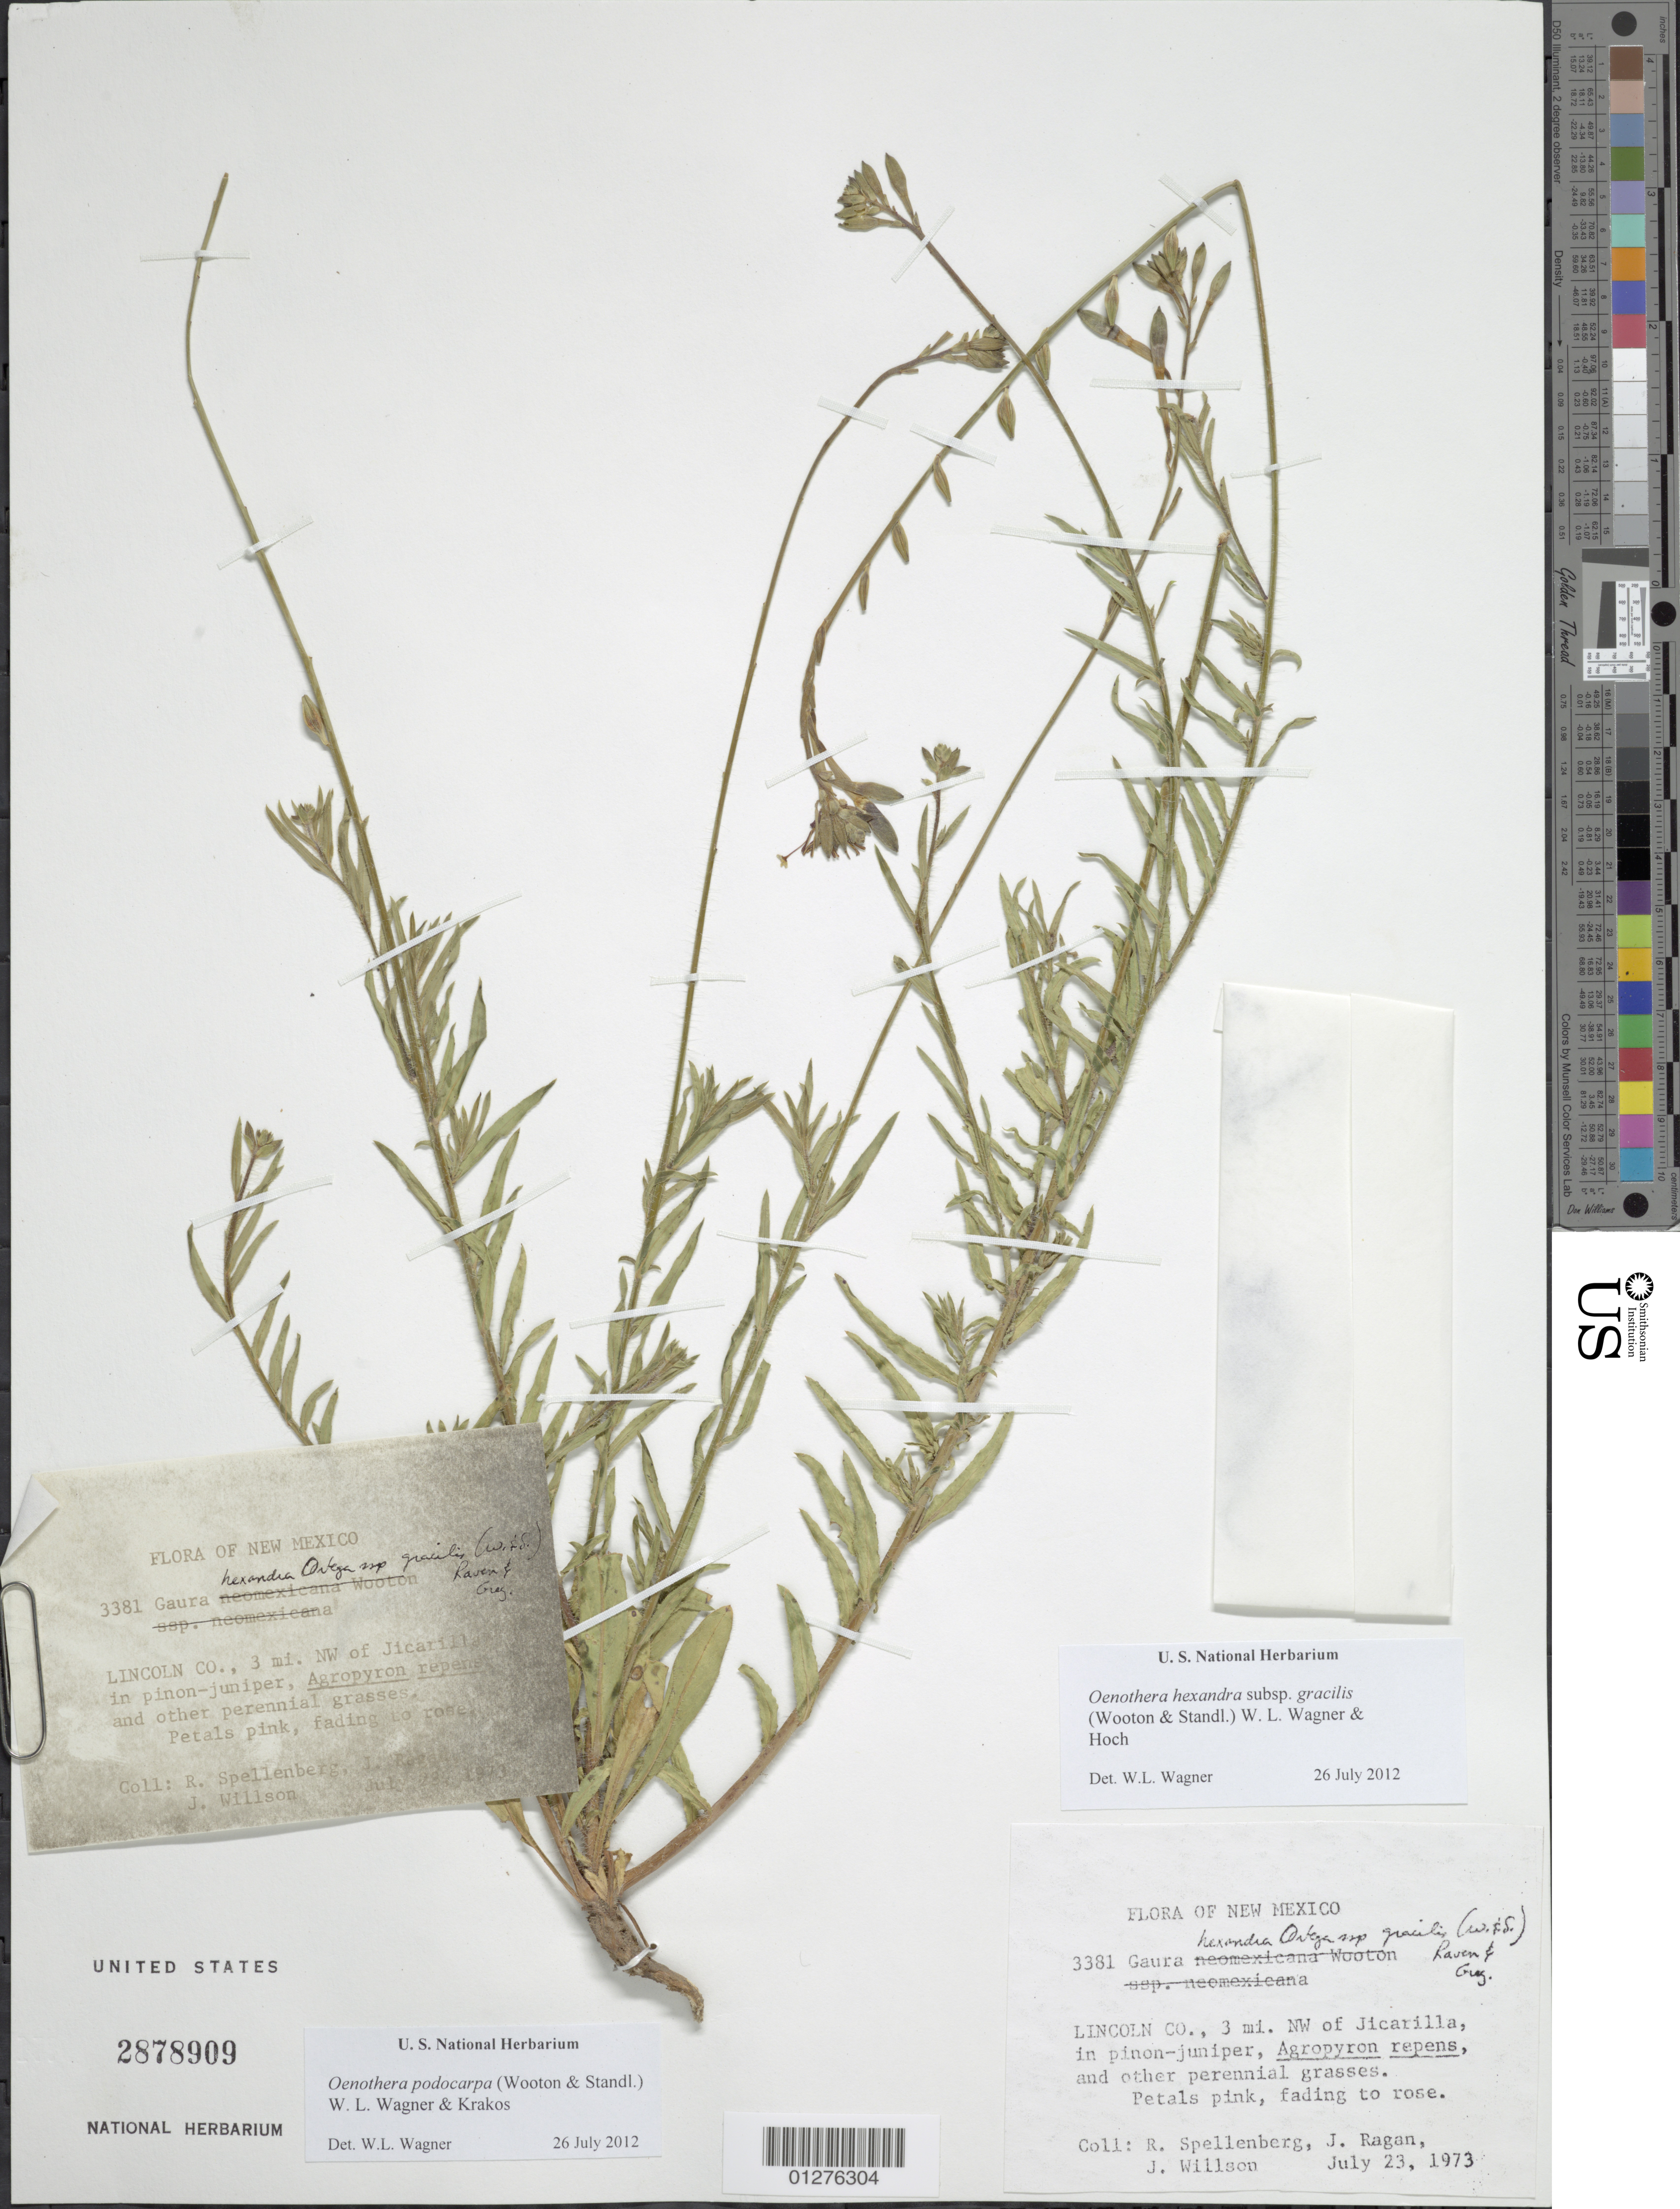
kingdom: Plantae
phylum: Tracheophyta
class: Magnoliopsida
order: Myrtales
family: Onagraceae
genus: Oenothera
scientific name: Oenothera podocarpa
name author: (Wooton & Standl.) Krakos & W.L. Wagner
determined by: Wagner, W. L., (BOT), Smithsonian Institution - National Museum of Natural History (UNITED STATES)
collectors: R. Spellenberg, J. Ragan & J. Willson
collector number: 3381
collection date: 1973-07-23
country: United States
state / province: New Mexico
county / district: Lincoln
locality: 3 mi. NW of Jicarilla.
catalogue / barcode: US 2878909